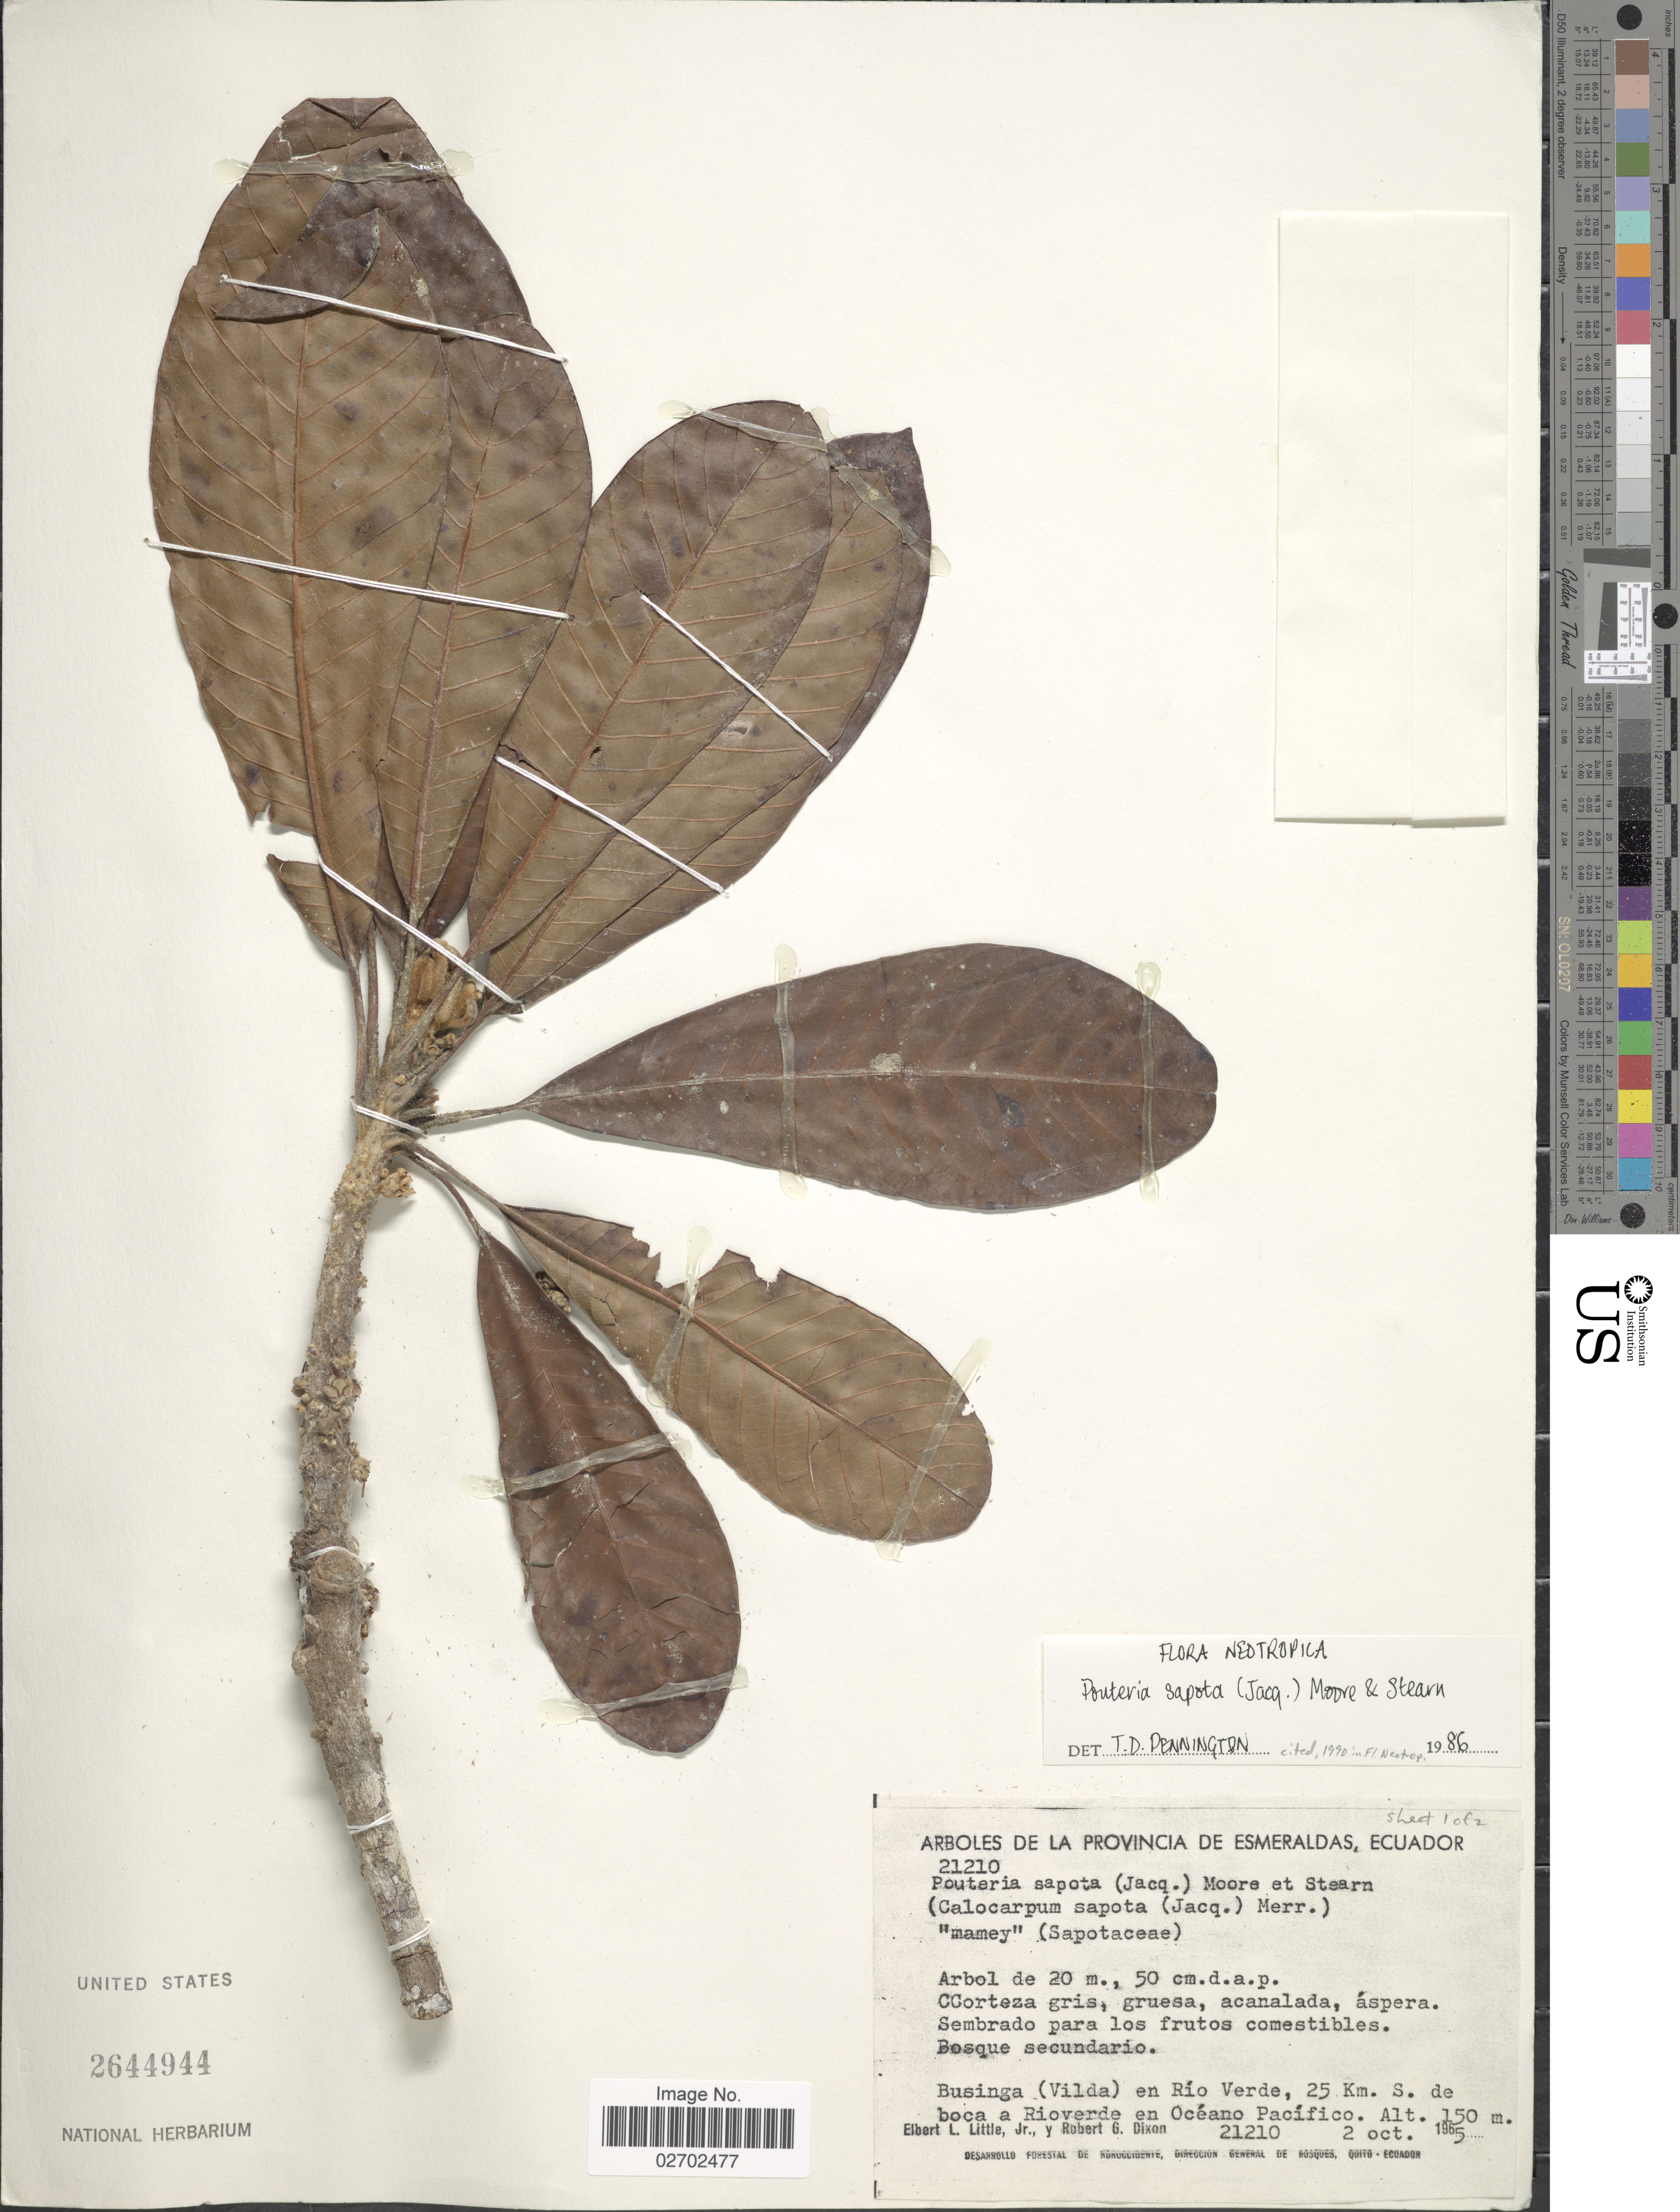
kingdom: Plantae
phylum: Tracheophyta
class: Magnoliopsida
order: Ericales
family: Sapotaceae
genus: Pouteria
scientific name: Pouteria sapota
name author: (Jacq.) H.E. Moore & Stearn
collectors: E. L. Little & R. G. Dixon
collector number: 21210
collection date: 1965-10-02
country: Ecuador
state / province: Esmeraldas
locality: Businga (Vilda) en Río Verde, 25 Km. S. de boca a Rioverde en Océano Pacífico.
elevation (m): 150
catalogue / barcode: US 2644944